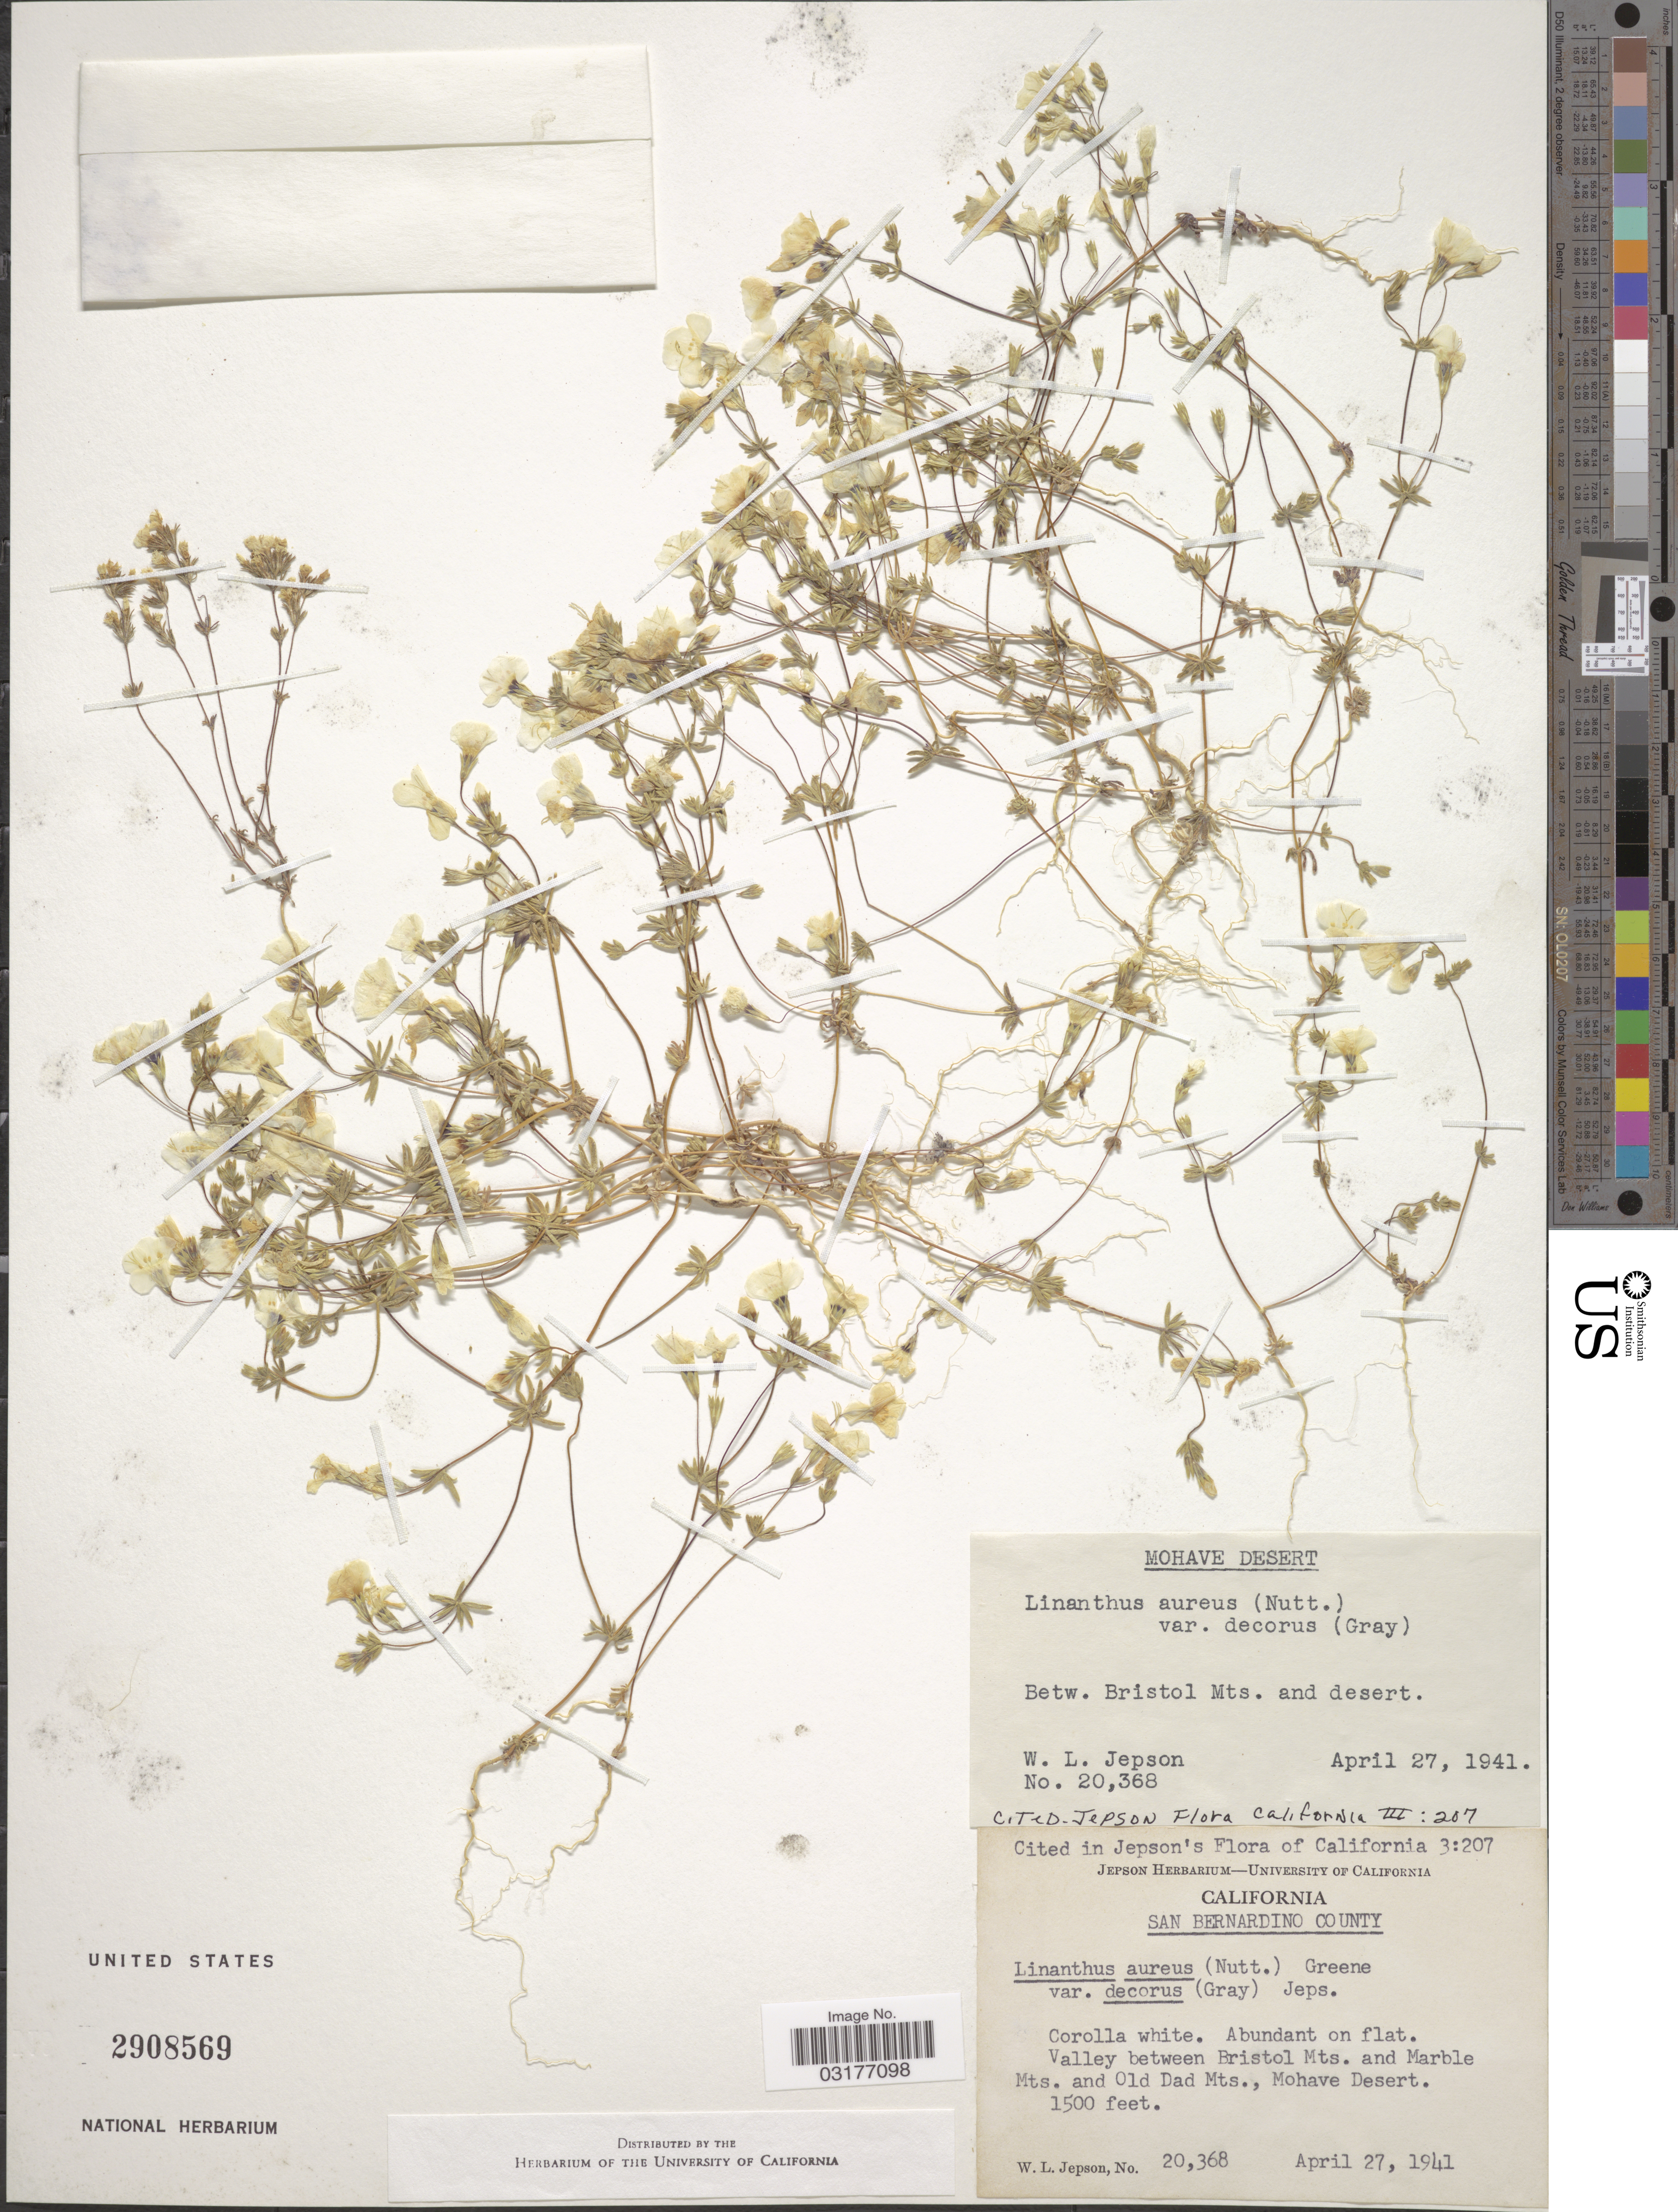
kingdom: Plantae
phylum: Tracheophyta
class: Magnoliopsida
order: Ericales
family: Polemoniaceae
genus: Leptosiphon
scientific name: Leptosiphon chrysanthus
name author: J.M. Porter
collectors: W. L. Jepson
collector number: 20368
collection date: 1941-04-27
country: United States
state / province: California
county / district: San Bernardino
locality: Mohave Desert. San Bernardino County. Valley between Bristol Mts. and Marble Mts. and Old Dad Mts.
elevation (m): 457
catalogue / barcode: US 2908569